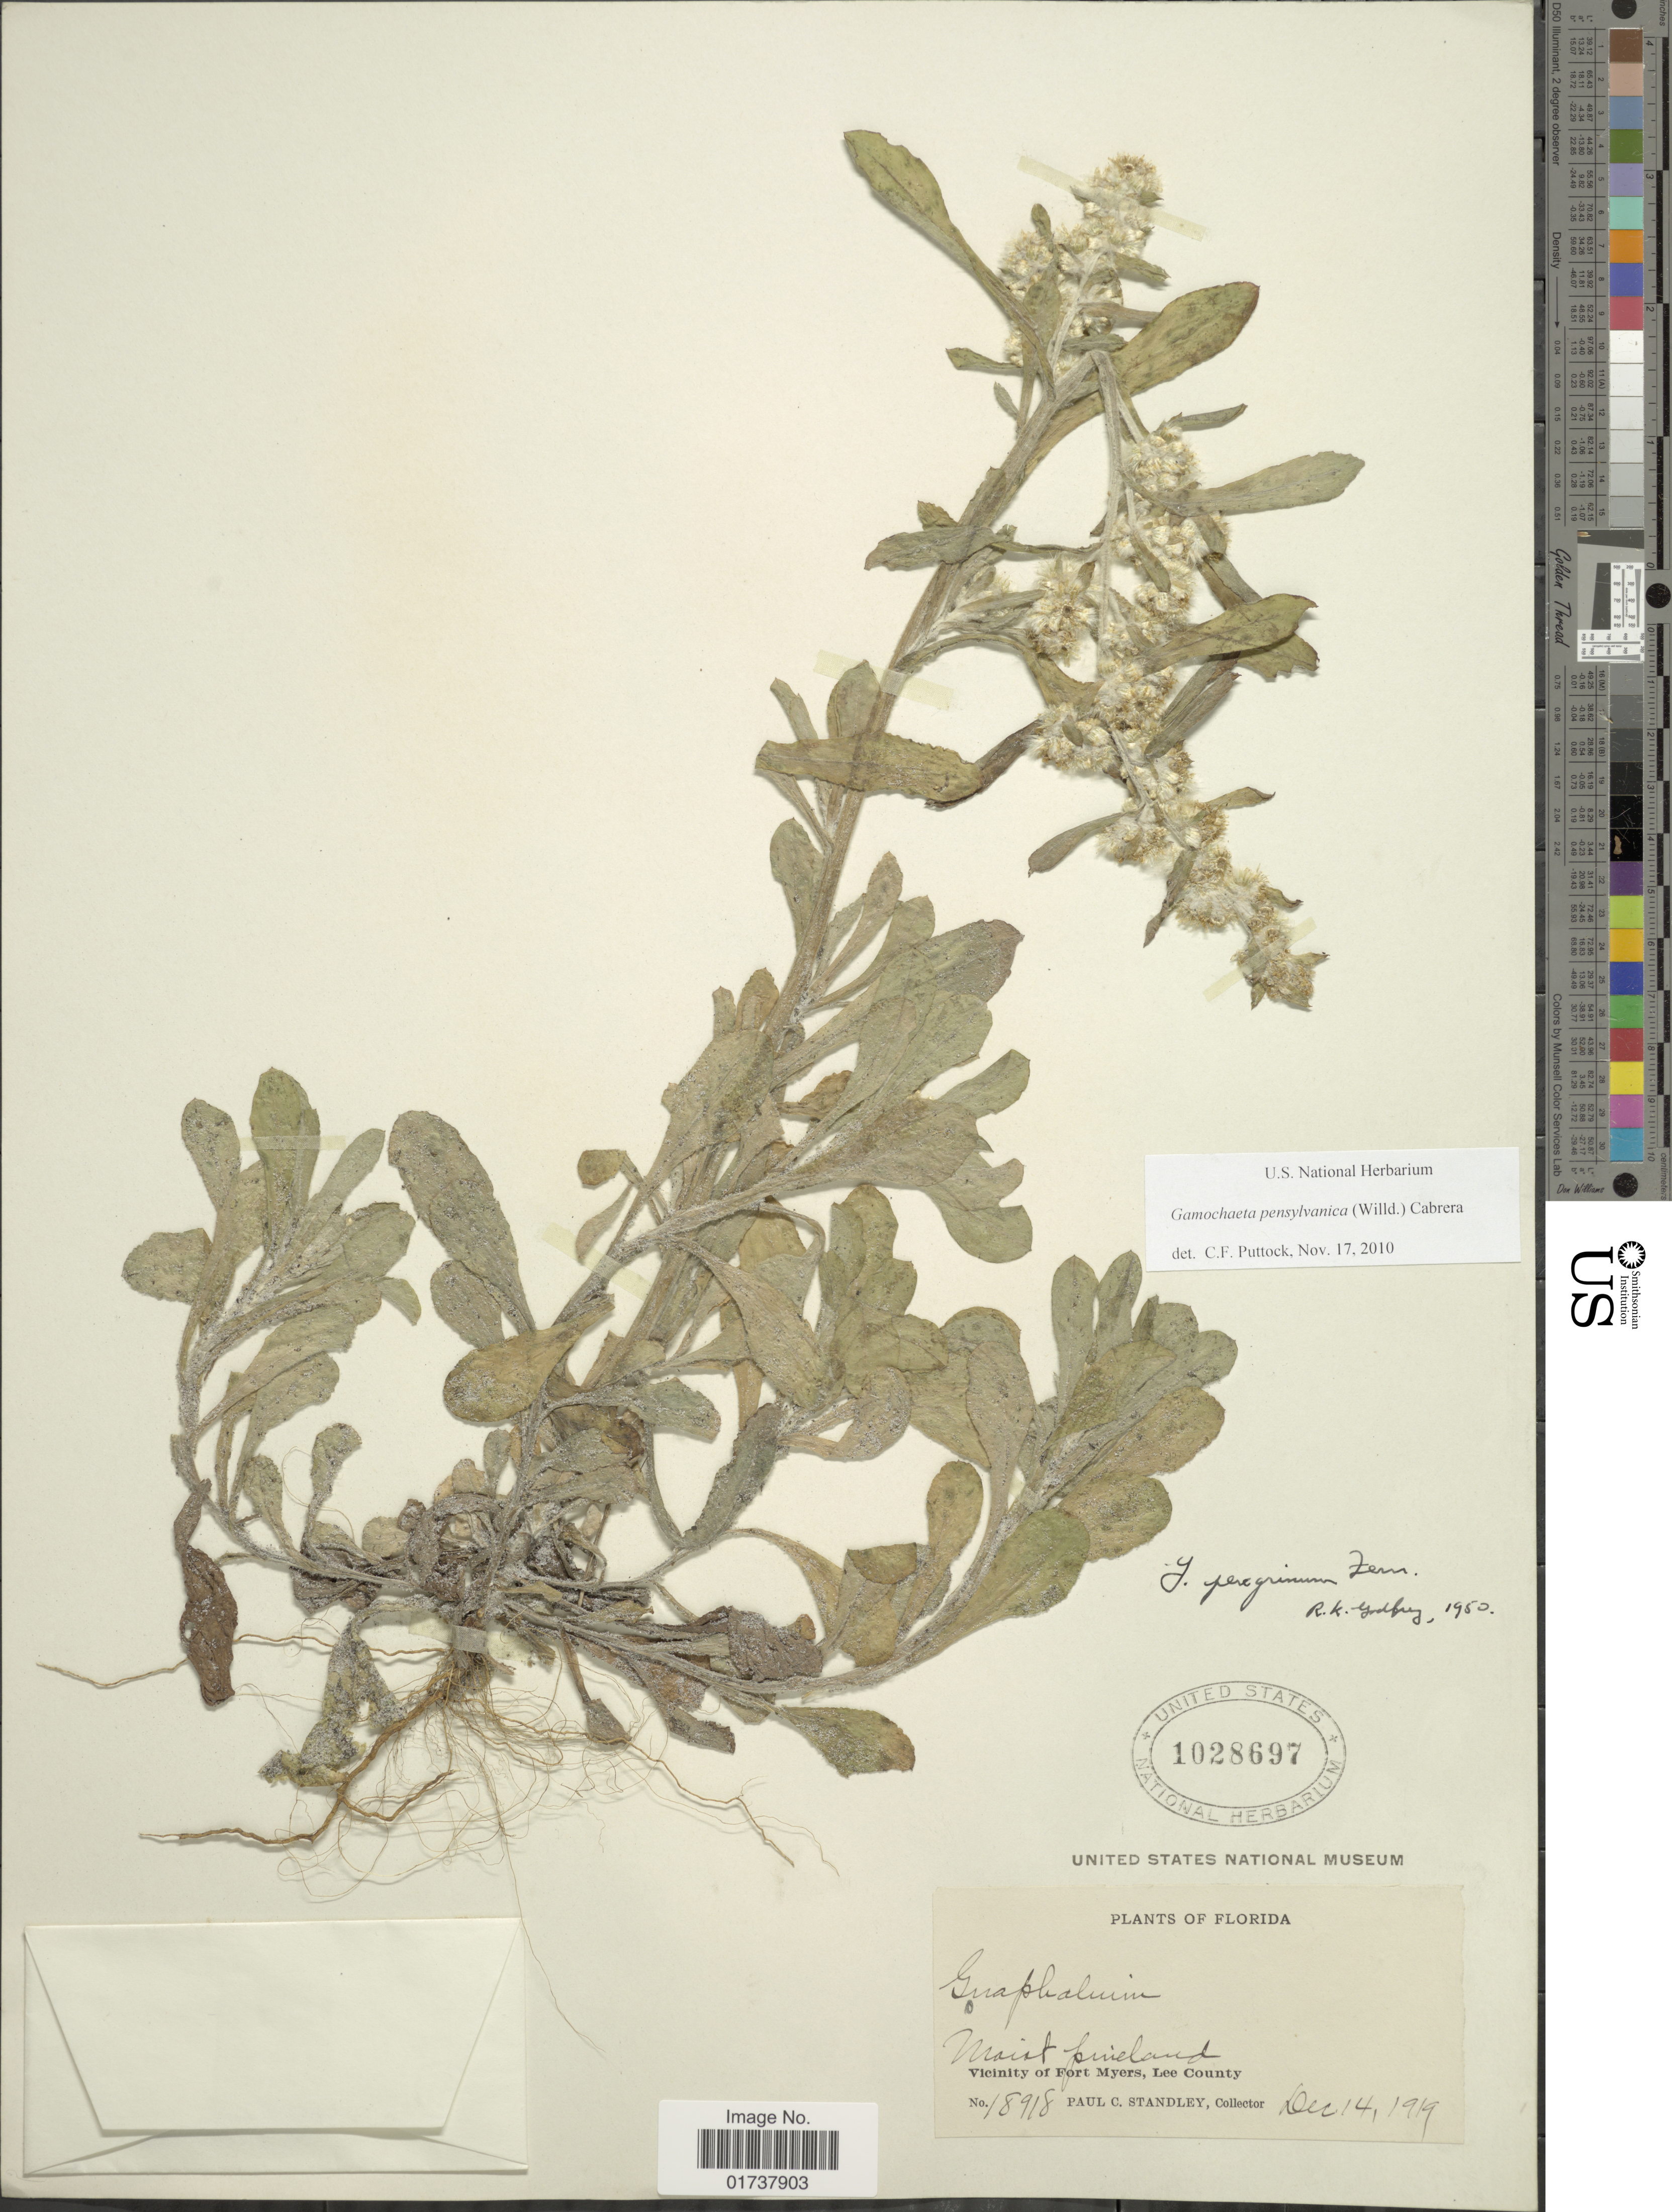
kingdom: Plantae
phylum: Tracheophyta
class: Magnoliopsida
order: Asterales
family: Asteraceae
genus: Gamochaeta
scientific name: Gamochaeta pensylvanica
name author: (Willd.) Cabrera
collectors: P. C. Standley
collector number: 18918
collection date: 1919-12-14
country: United States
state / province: Florida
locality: Vicinity of Fort Myers, Lee County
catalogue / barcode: US 1028697